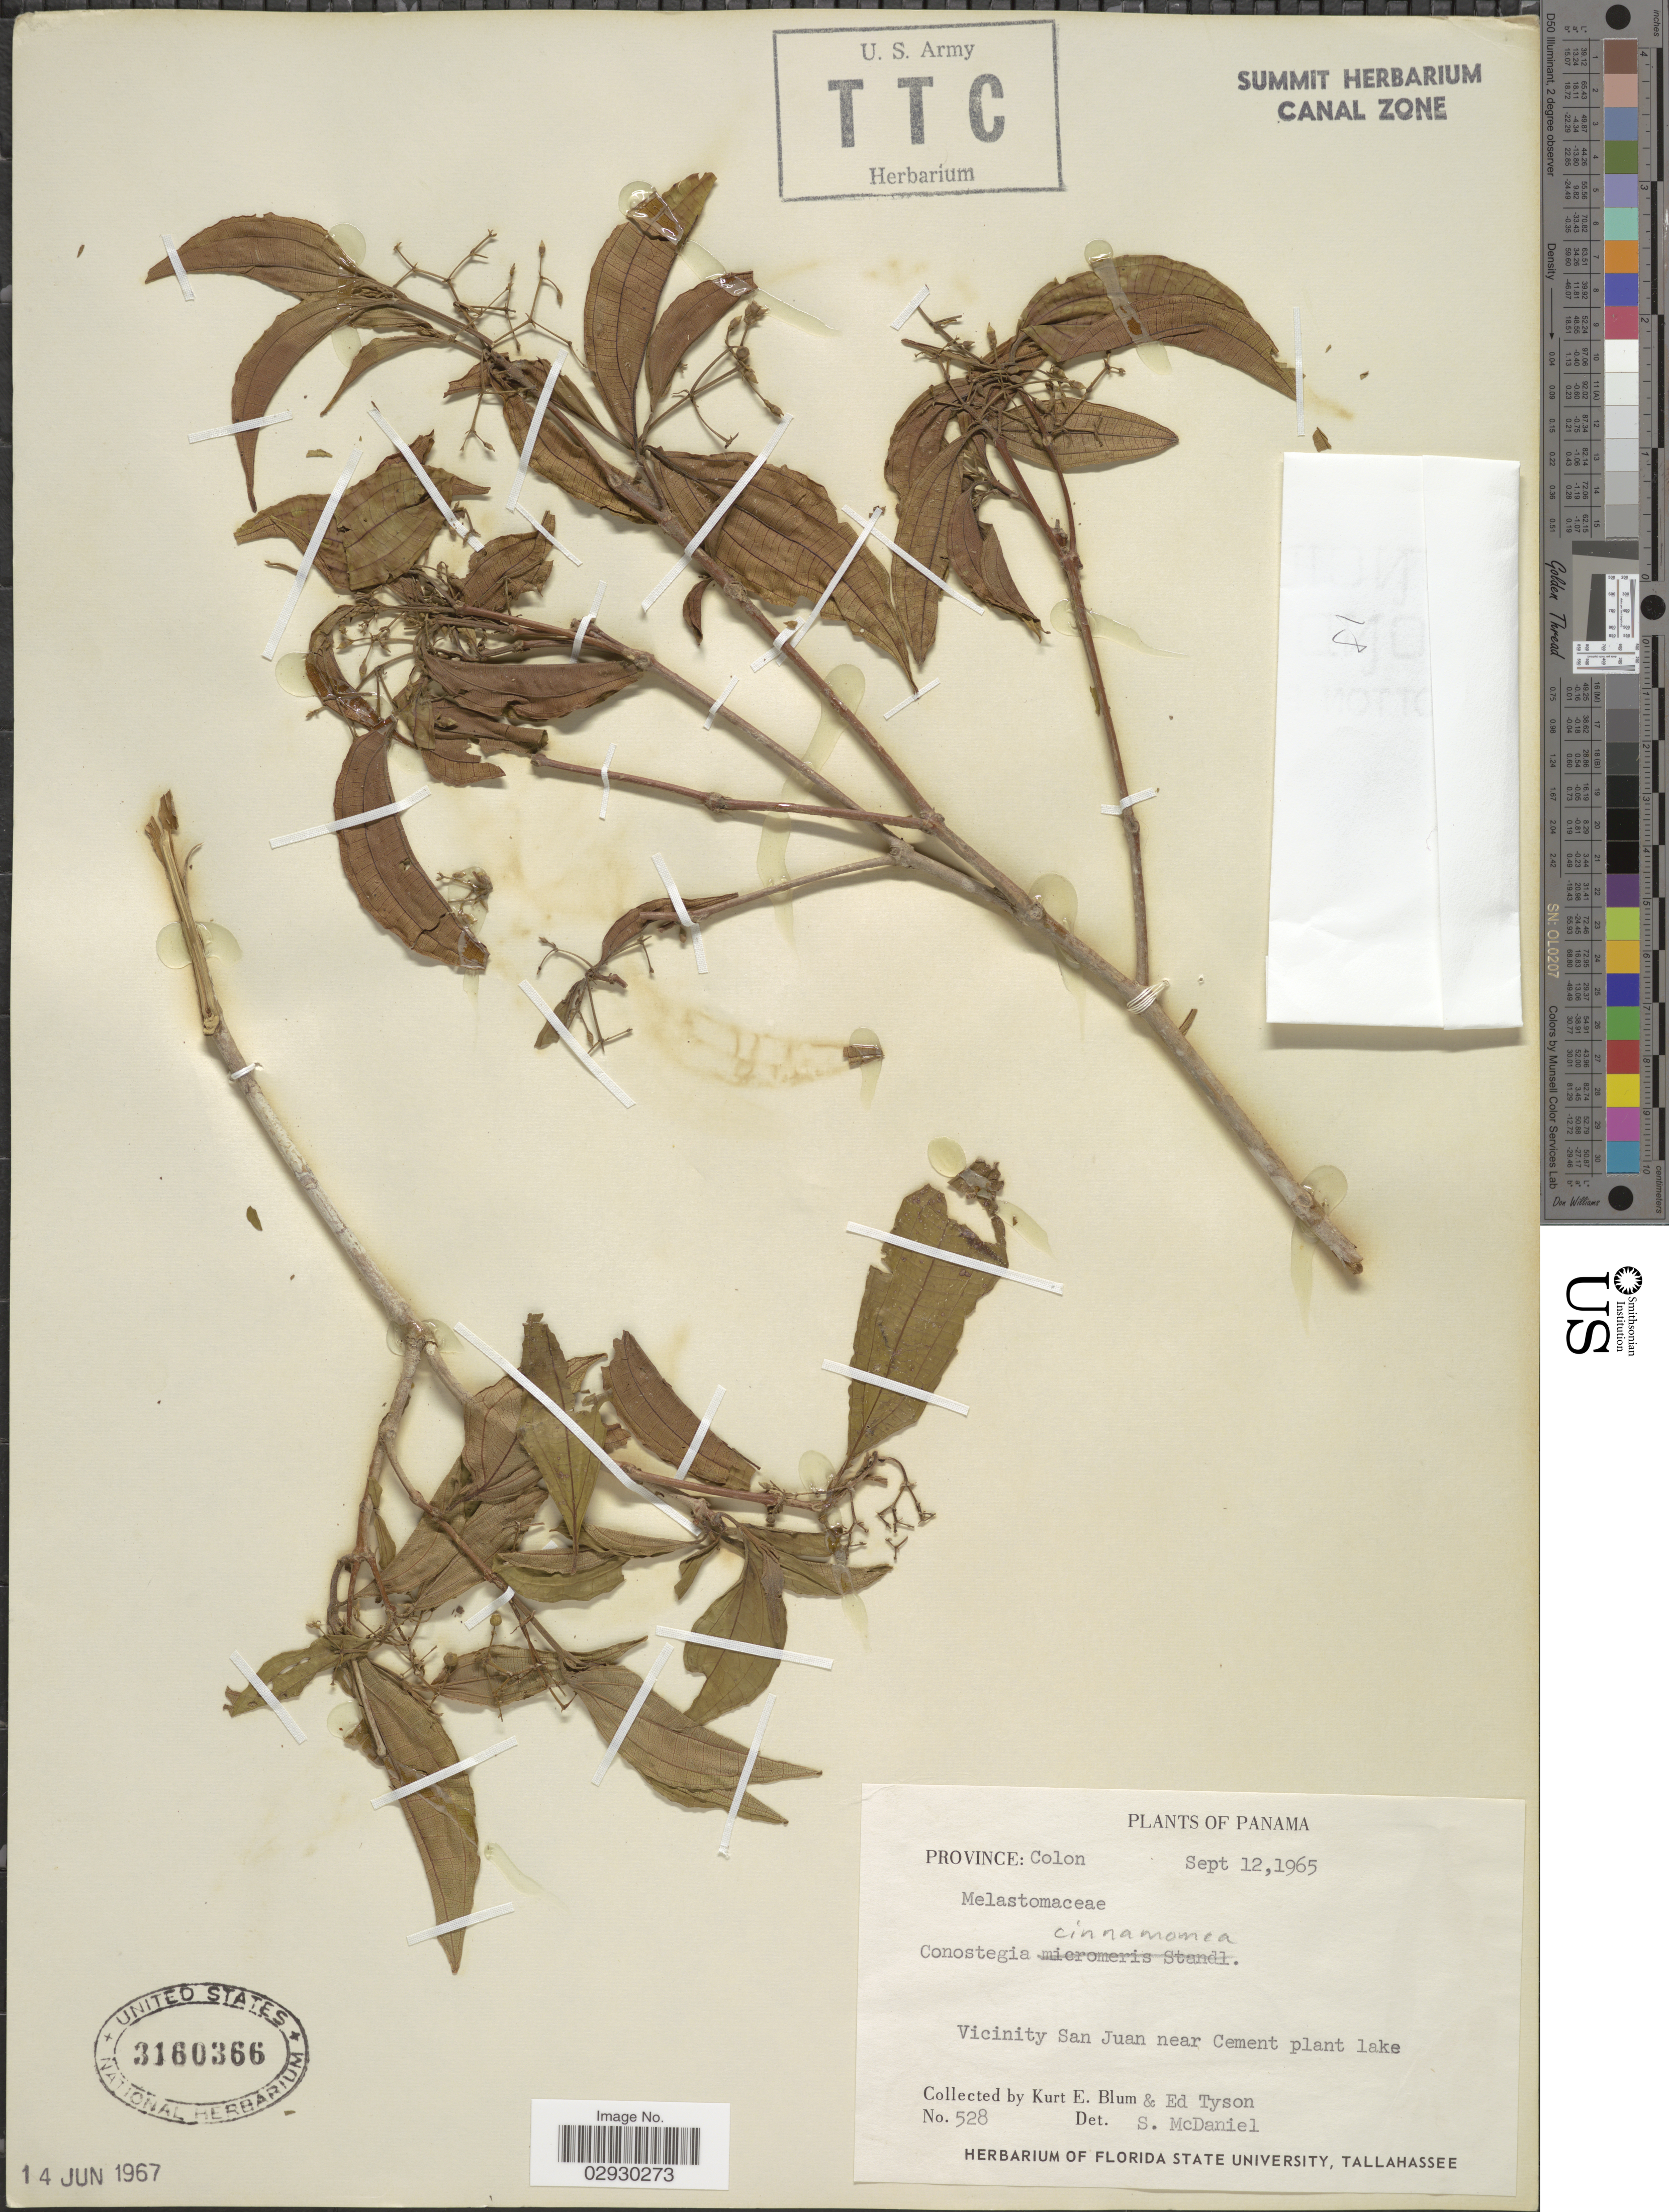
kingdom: Plantae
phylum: Tracheophyta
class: Magnoliopsida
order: Myrtales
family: Melastomataceae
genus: Conostegia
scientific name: Conostegia cinnamomea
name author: (Beurl.) Cogn.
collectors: K. E. Blum & E. Tyson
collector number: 528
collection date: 1965-09-12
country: Panama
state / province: Colón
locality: Province: Colon. Vicinity San Juan near Cement plant lake.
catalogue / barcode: US 3160366